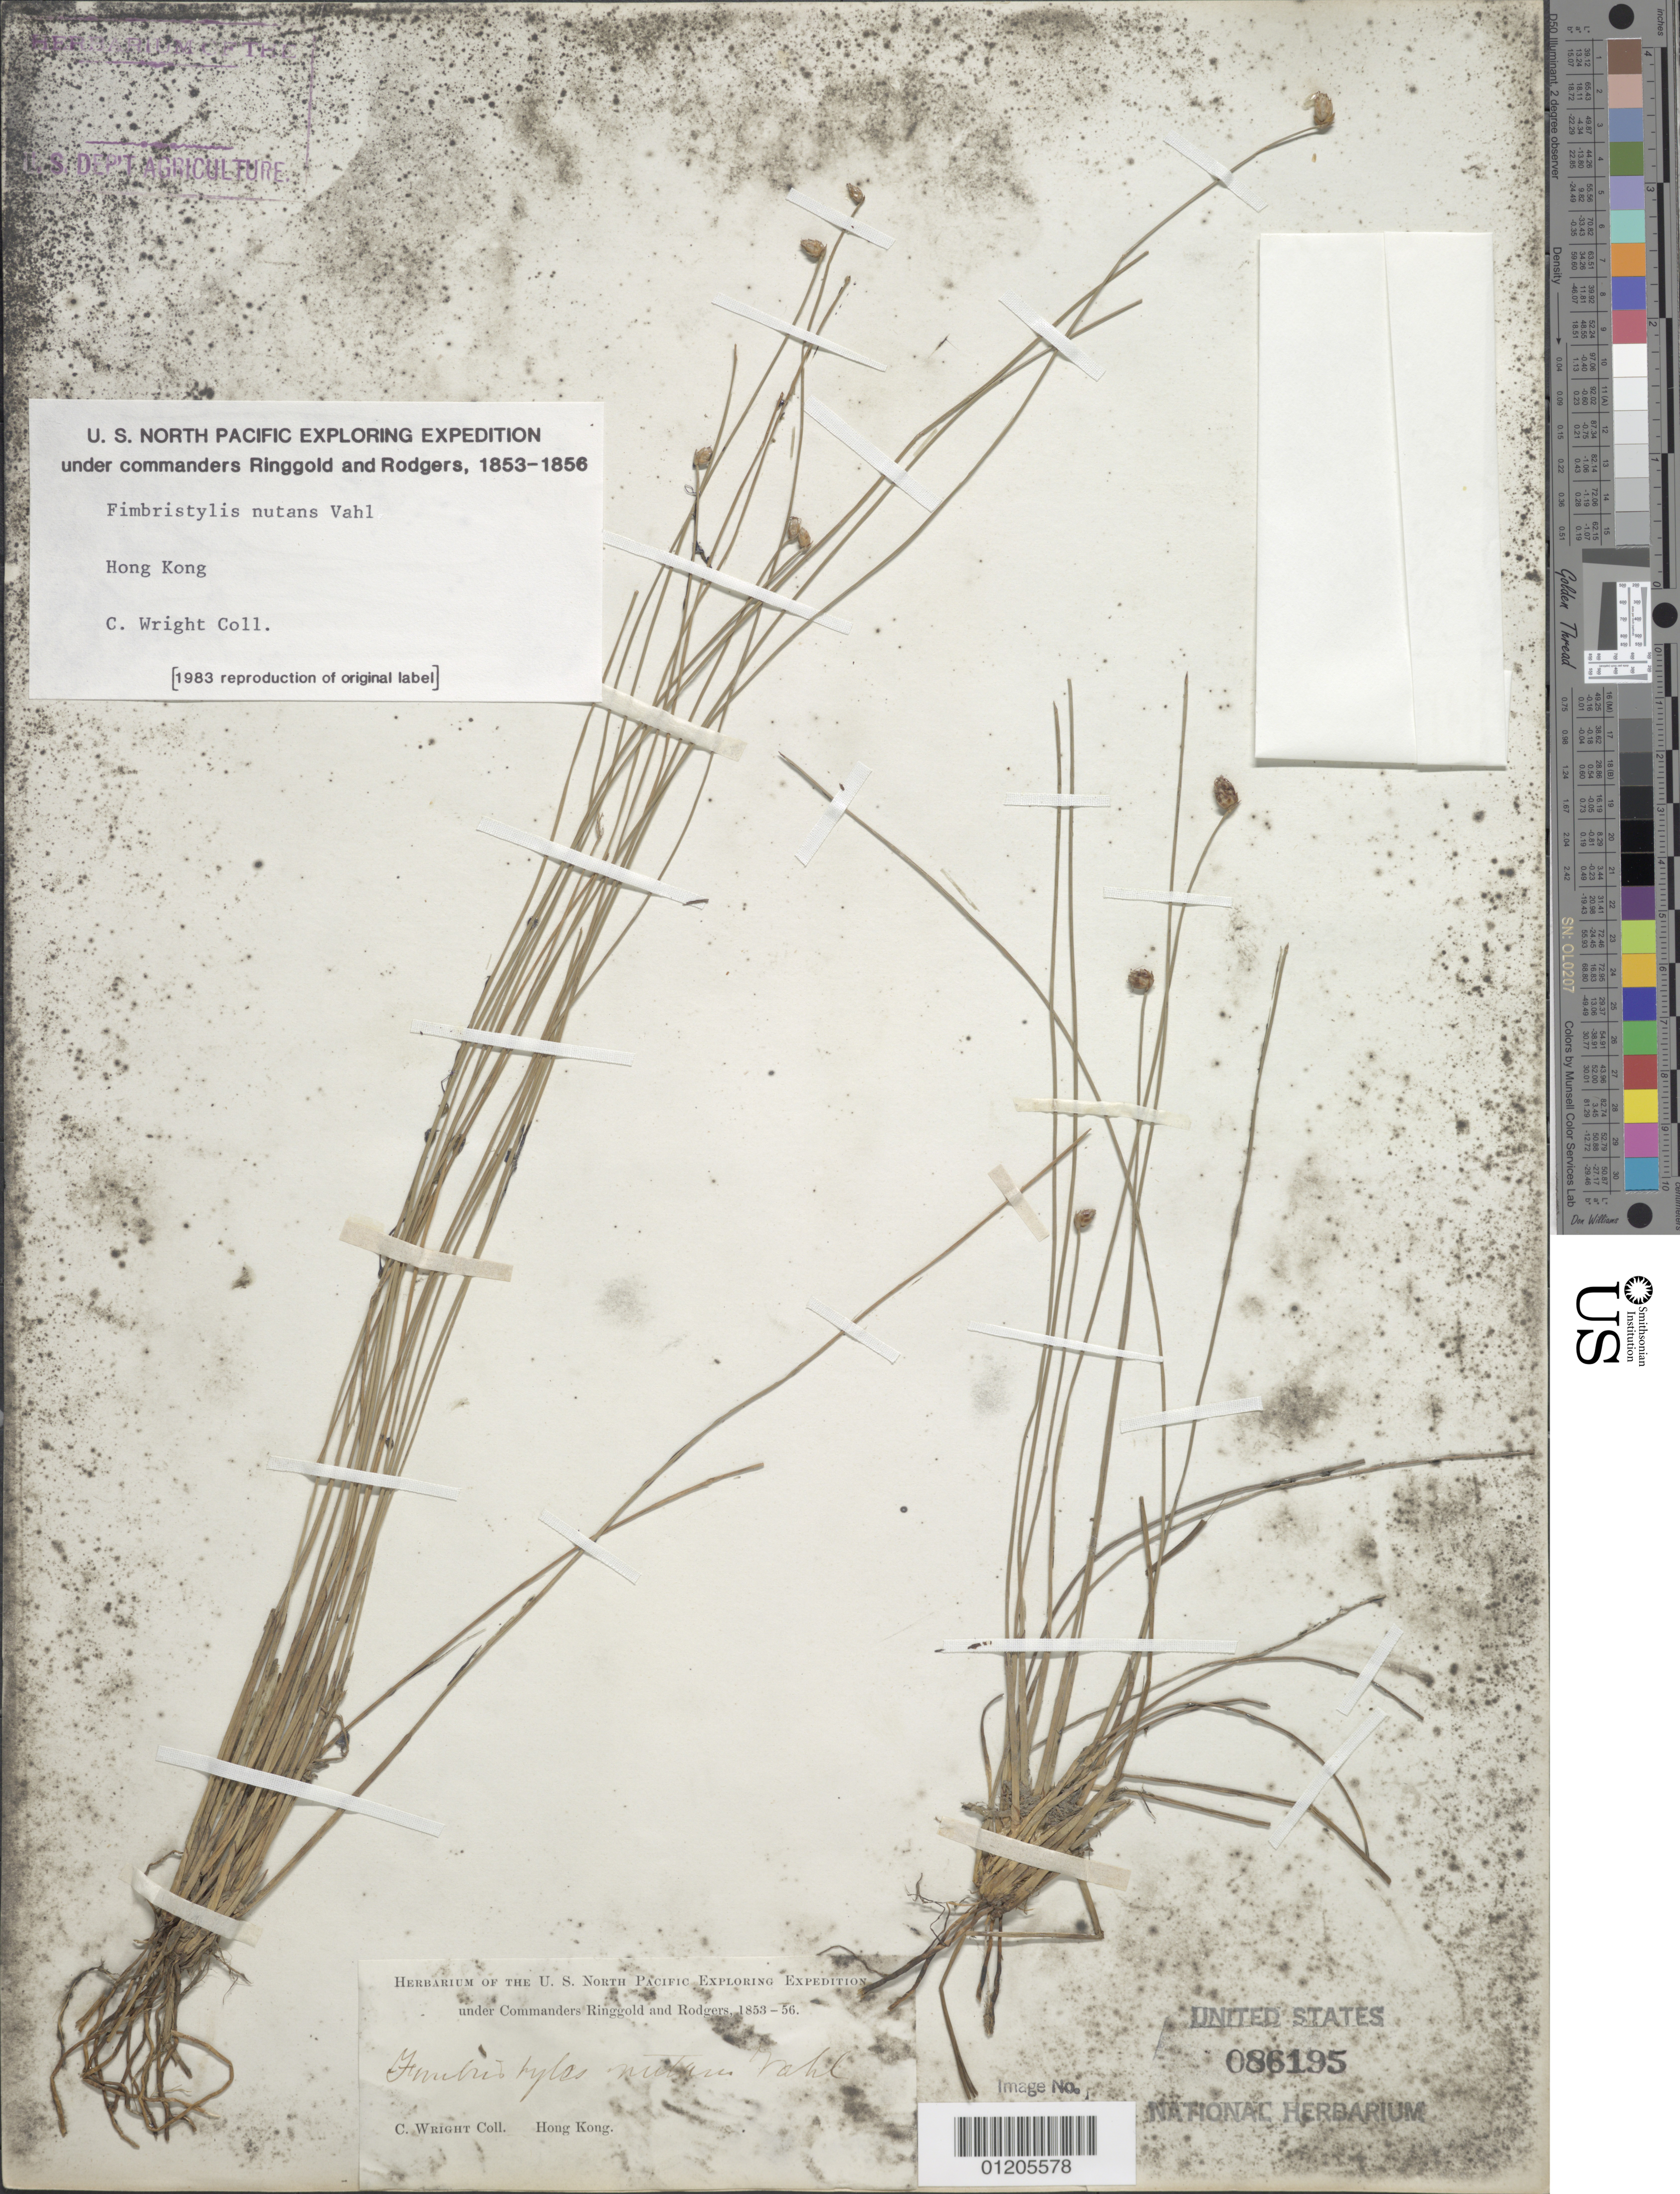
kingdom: Plantae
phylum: Tracheophyta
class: Liliopsida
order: Poales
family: Cyperaceae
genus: Fimbristylis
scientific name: Fimbristylis nutans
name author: (Retz.) Vahl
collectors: C. Wright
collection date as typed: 1853 to -- -- 1856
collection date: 1853/1856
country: China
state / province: Hong Kong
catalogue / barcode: US 86195